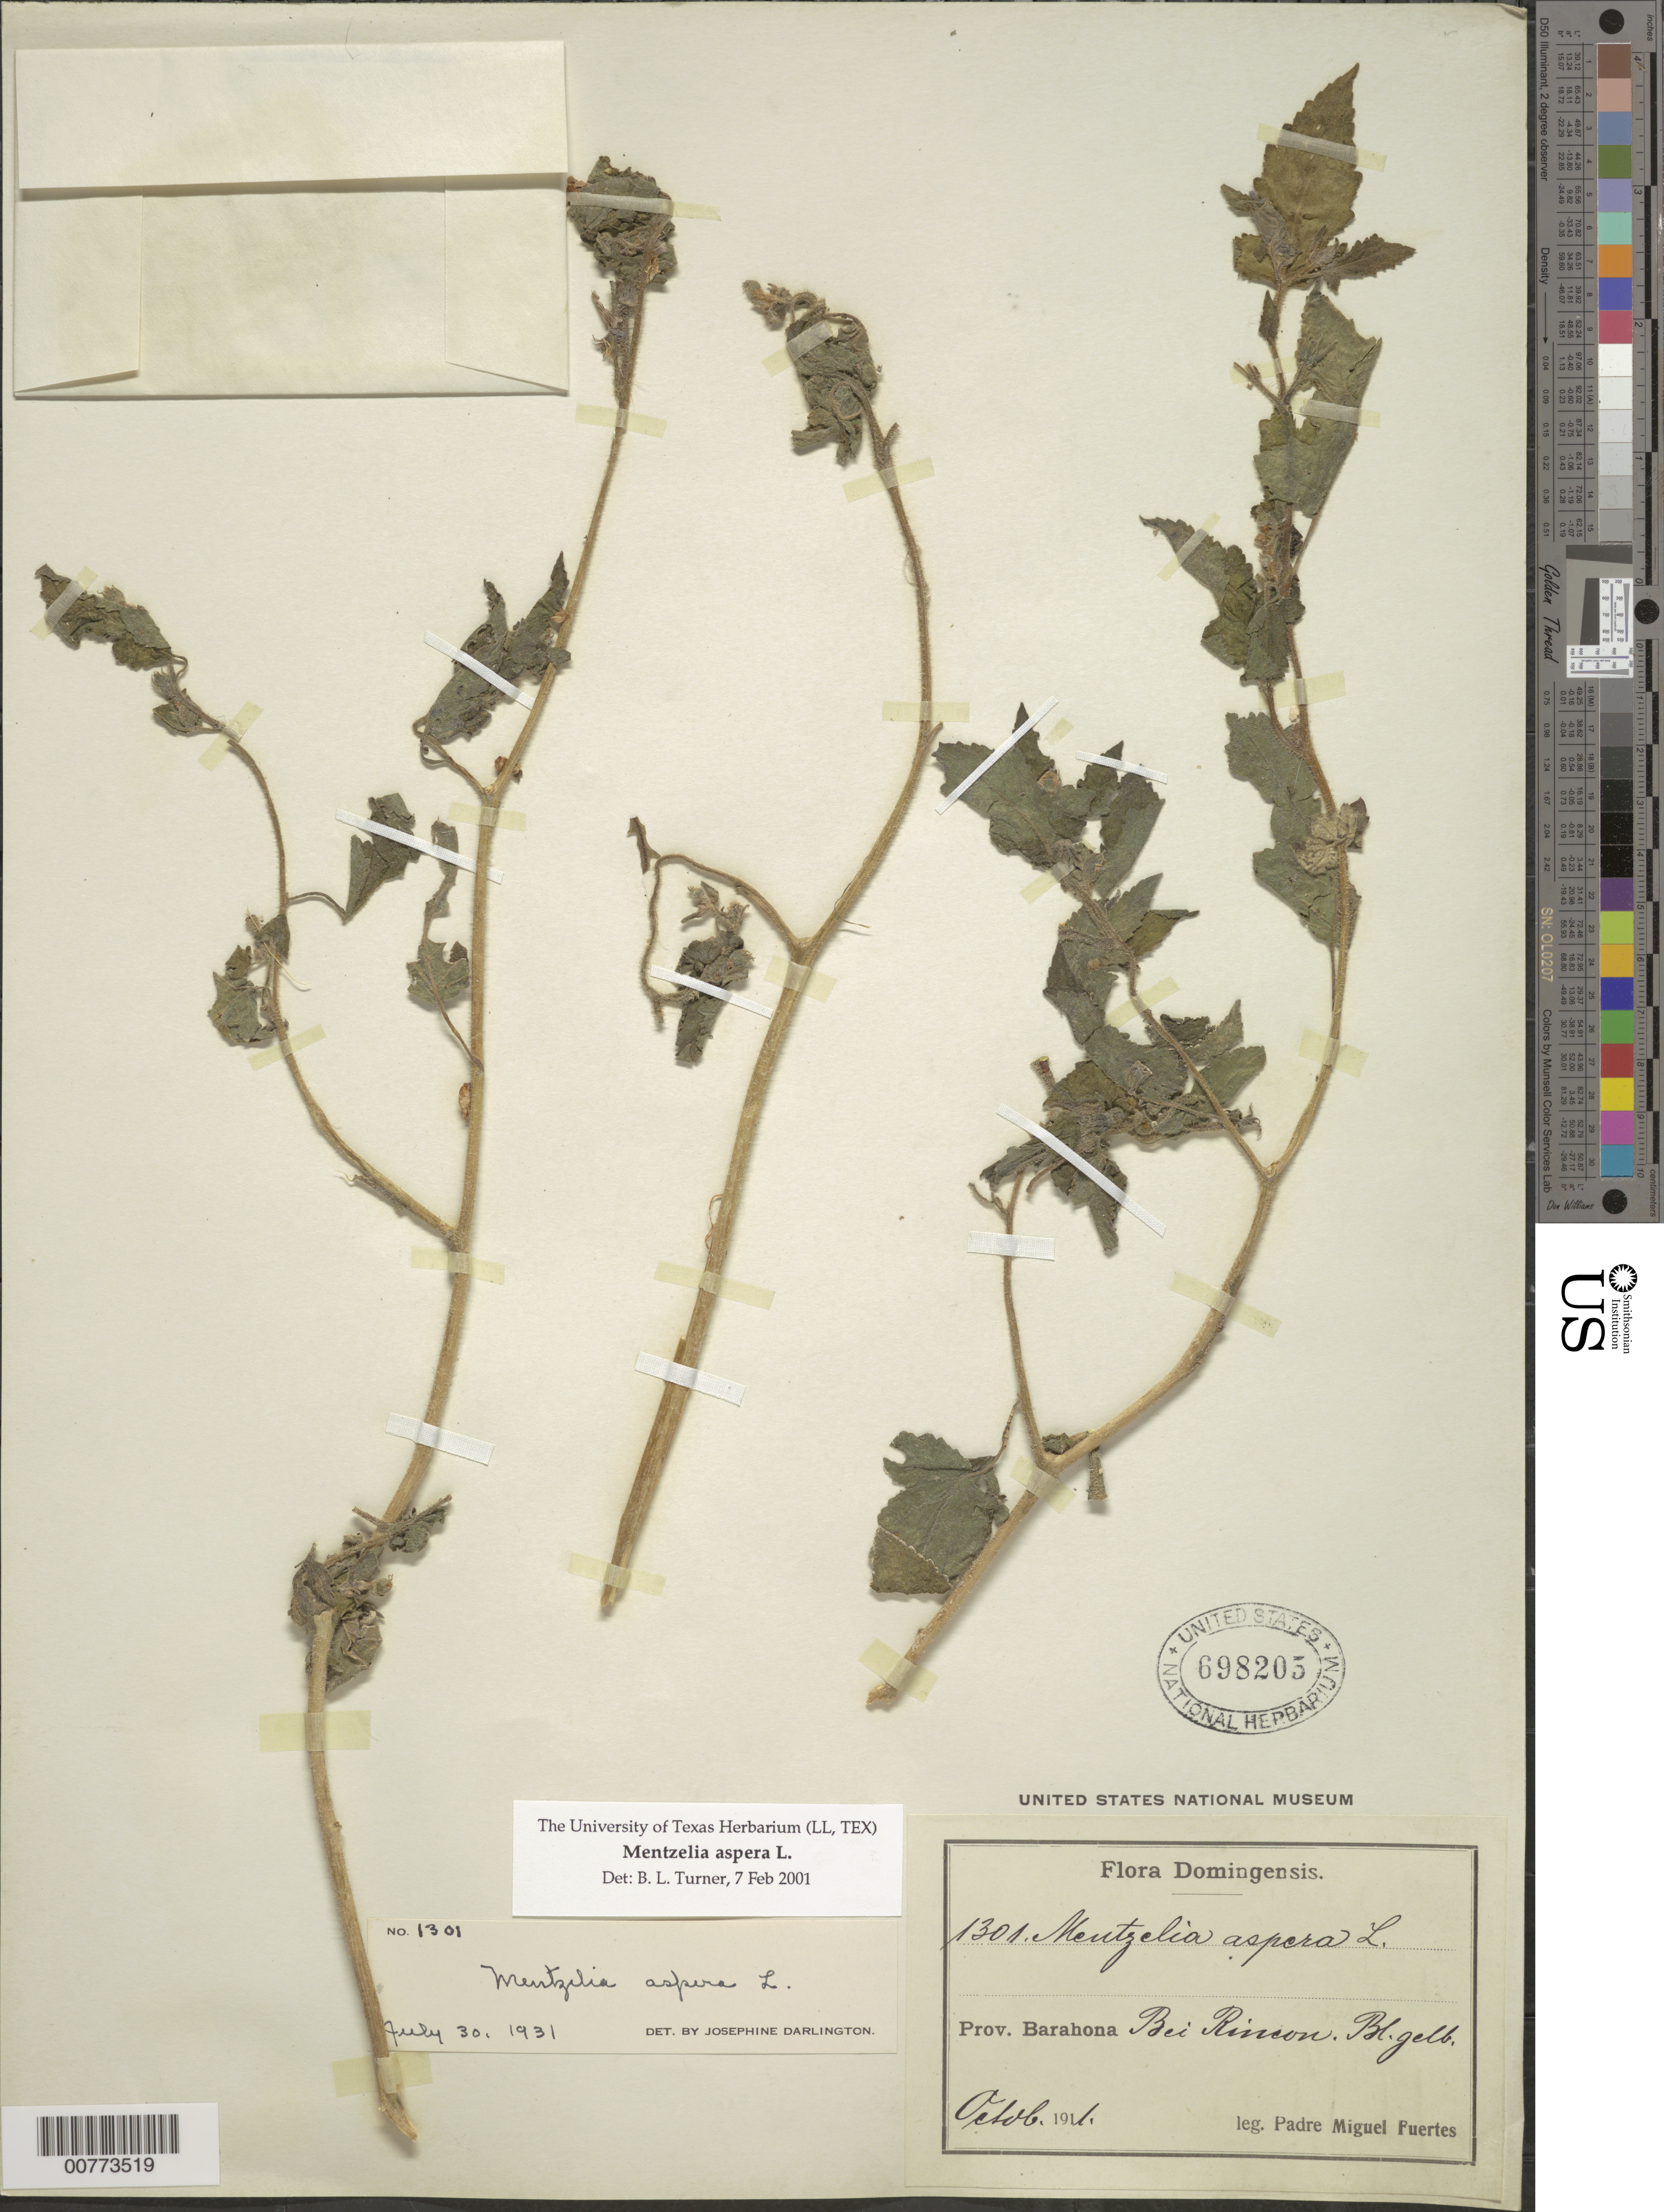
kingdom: Plantae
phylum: Tracheophyta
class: Magnoliopsida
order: Cornales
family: Loasaceae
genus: Mentzelia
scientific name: Mentzelia aspera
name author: L.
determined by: Turner, B. L.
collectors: M. D. Fuertes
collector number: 1301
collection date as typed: Oct 1911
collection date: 1911-10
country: Dominican Republic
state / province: Barahona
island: Hispaniola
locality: Bei Rincon. Bl gelb.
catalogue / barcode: US 698205